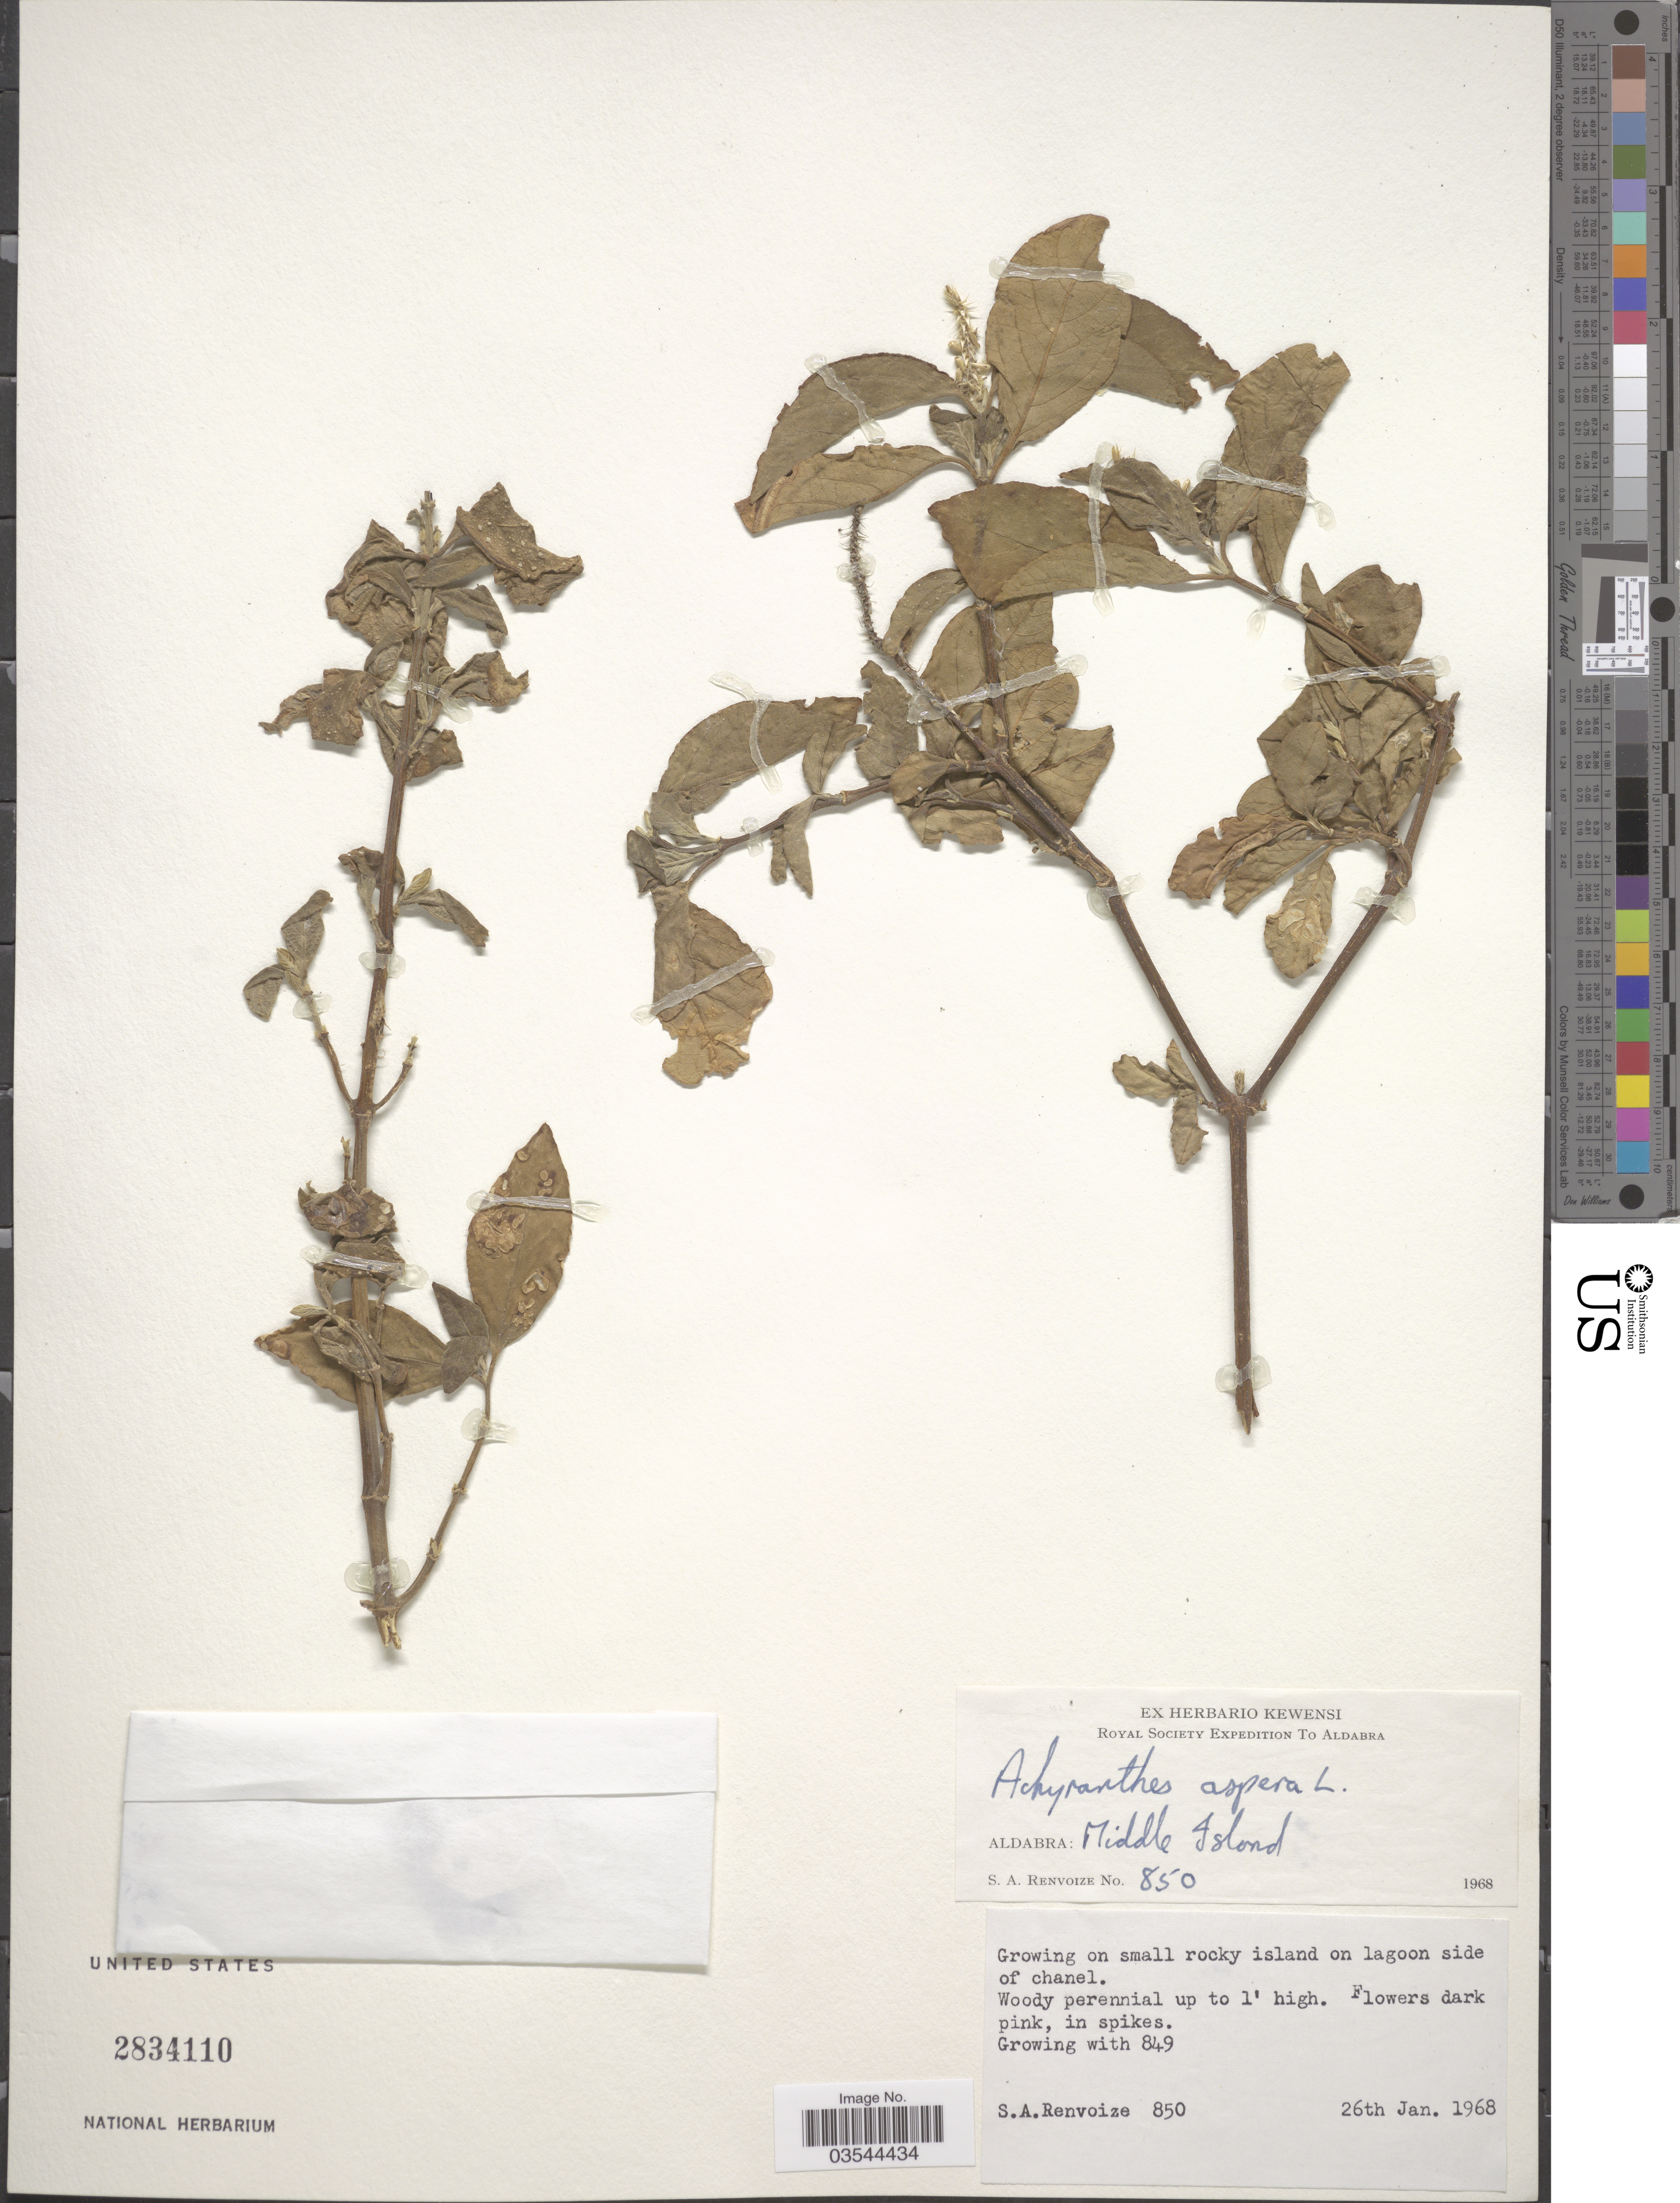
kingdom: Plantae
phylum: Tracheophyta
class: Magnoliopsida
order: Caryophyllales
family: Amaranthaceae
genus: Achyranthes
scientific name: Achyranthes aspera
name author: L.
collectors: S. A. Renvoize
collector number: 850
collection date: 1968-01-26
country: Seychelles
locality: Aldabra: Middle Island. Small rocky island on lagoon side of chanel.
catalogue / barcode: US 2834110